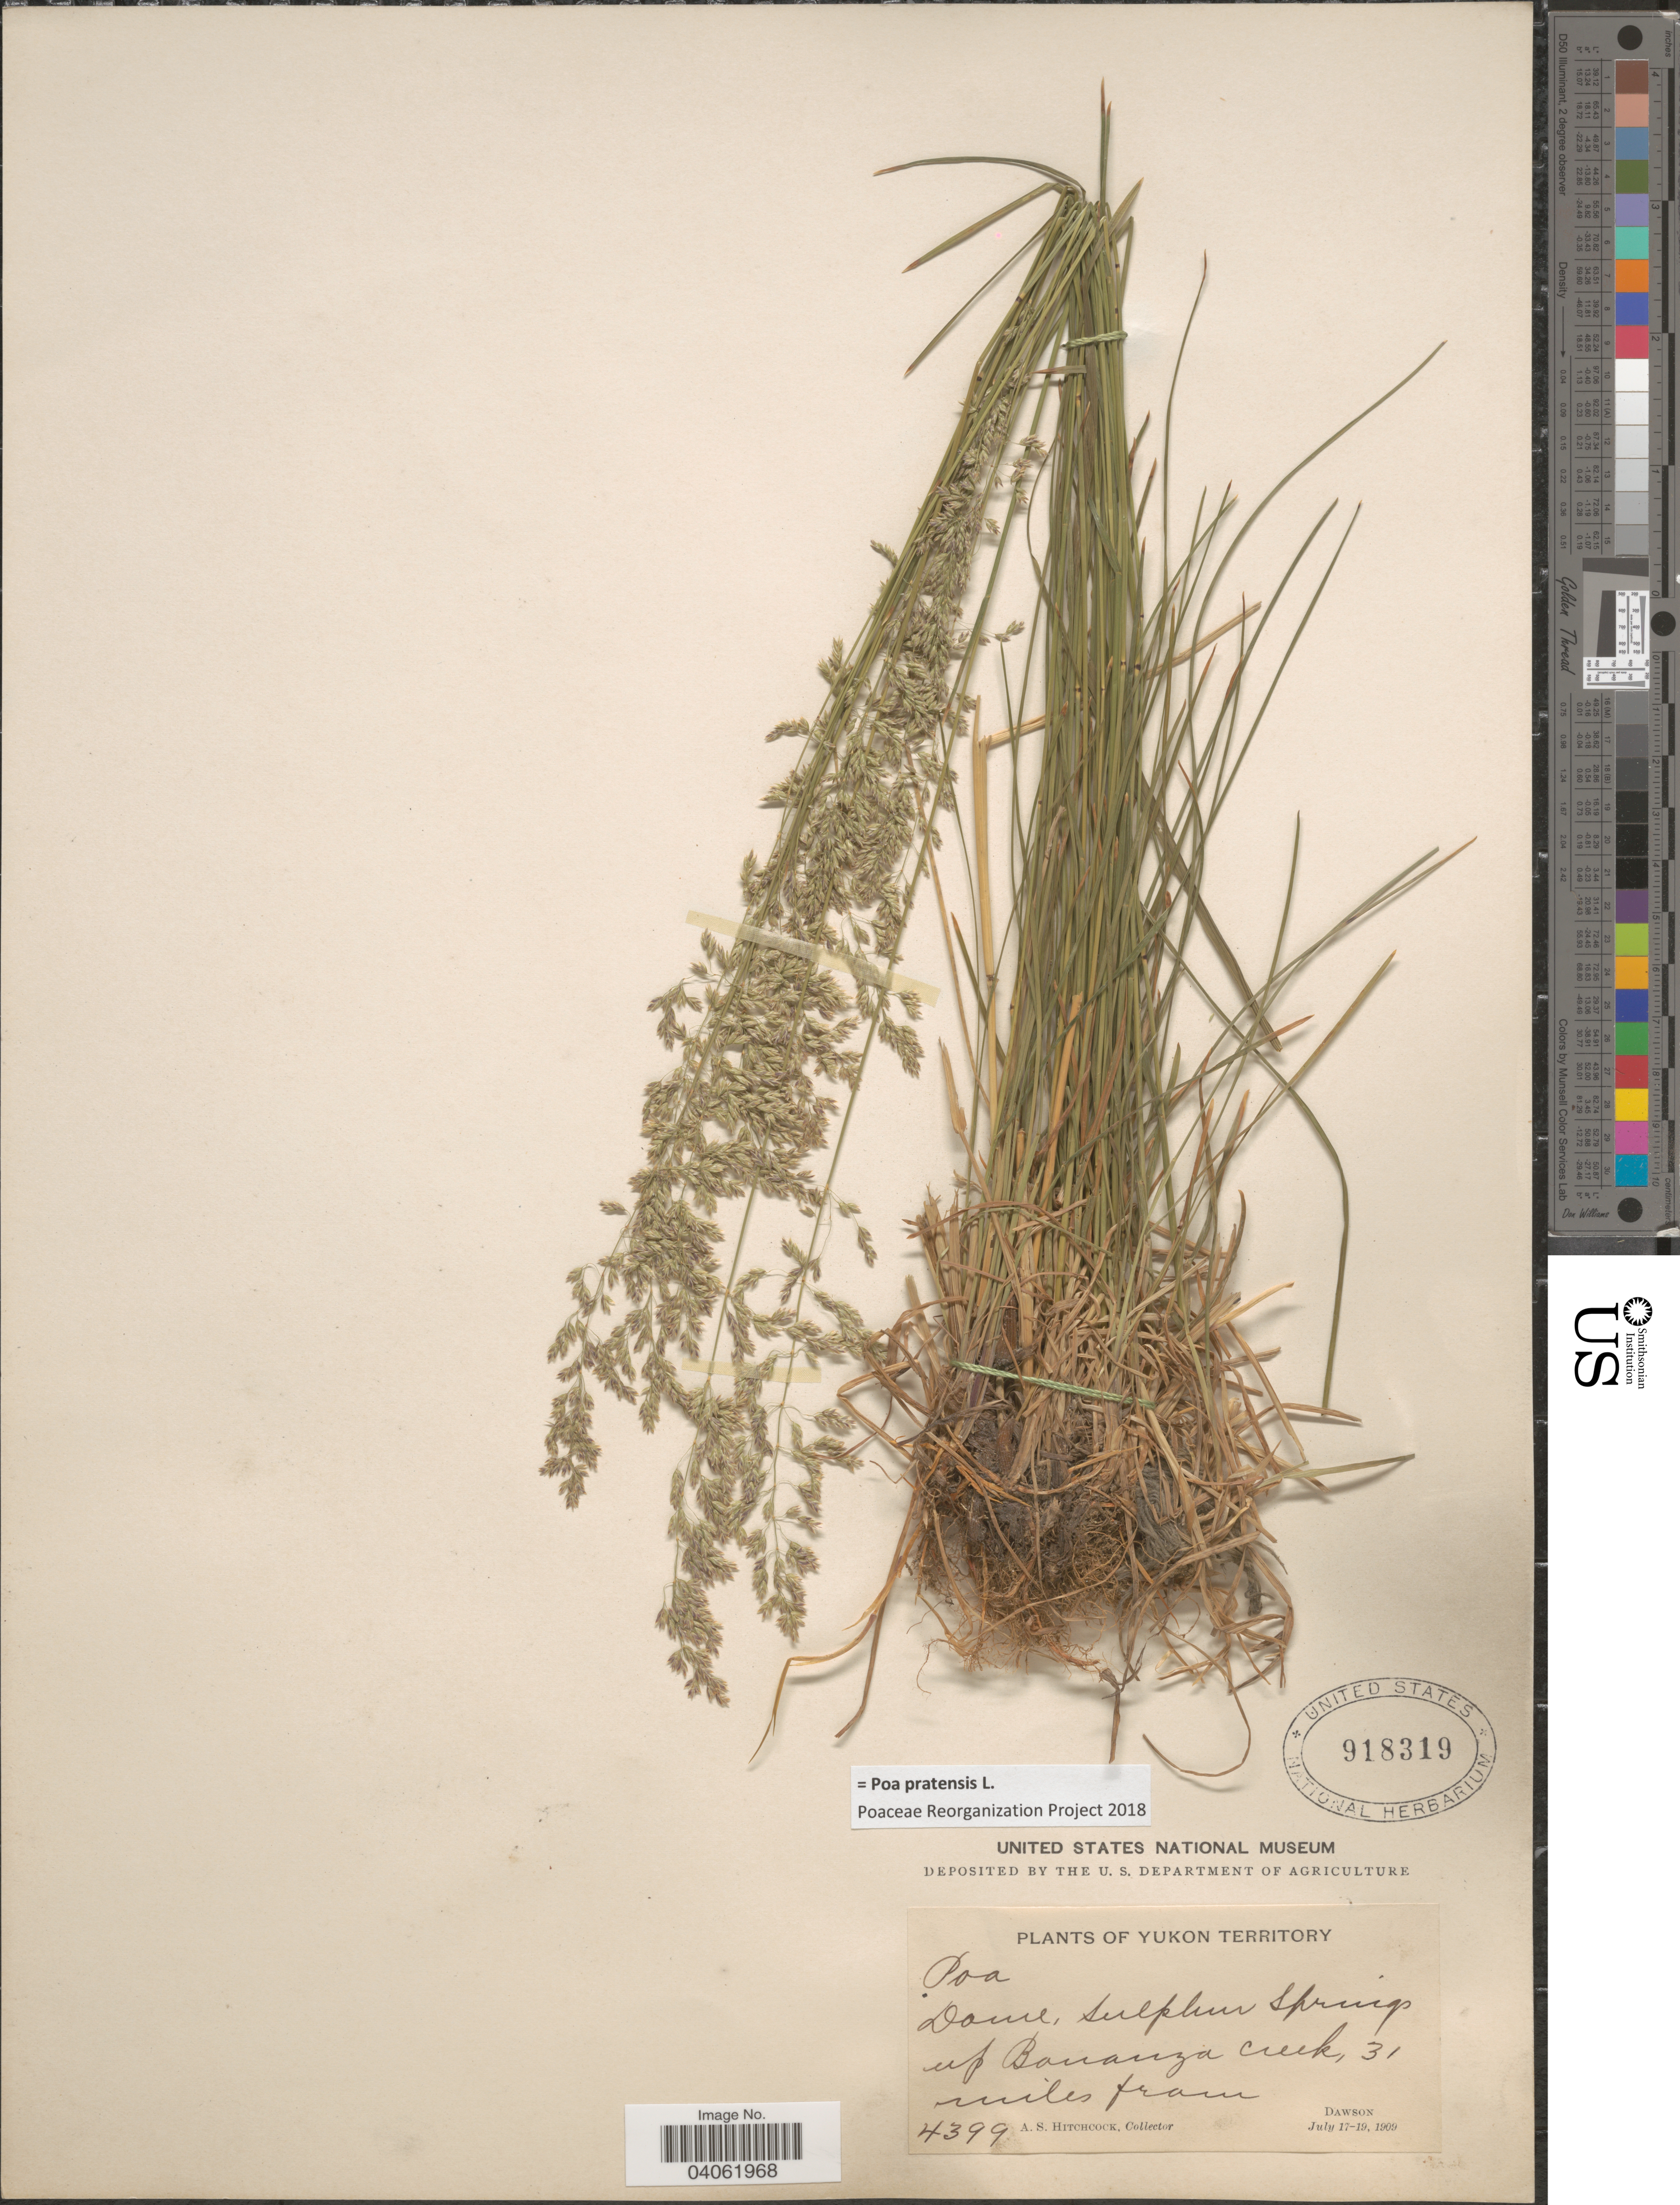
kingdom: Plantae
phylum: Tracheophyta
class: Liliopsida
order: Poales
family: Poaceae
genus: Poa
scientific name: Poa pratensis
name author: L.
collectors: A. S. Hitchcock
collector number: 4399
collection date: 1909-07-17/1909-07-19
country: Canada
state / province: Yukon Territory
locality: Dome, Sulphur Springs up Bonanza creek, 31 miles from Dawson.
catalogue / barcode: US 918319